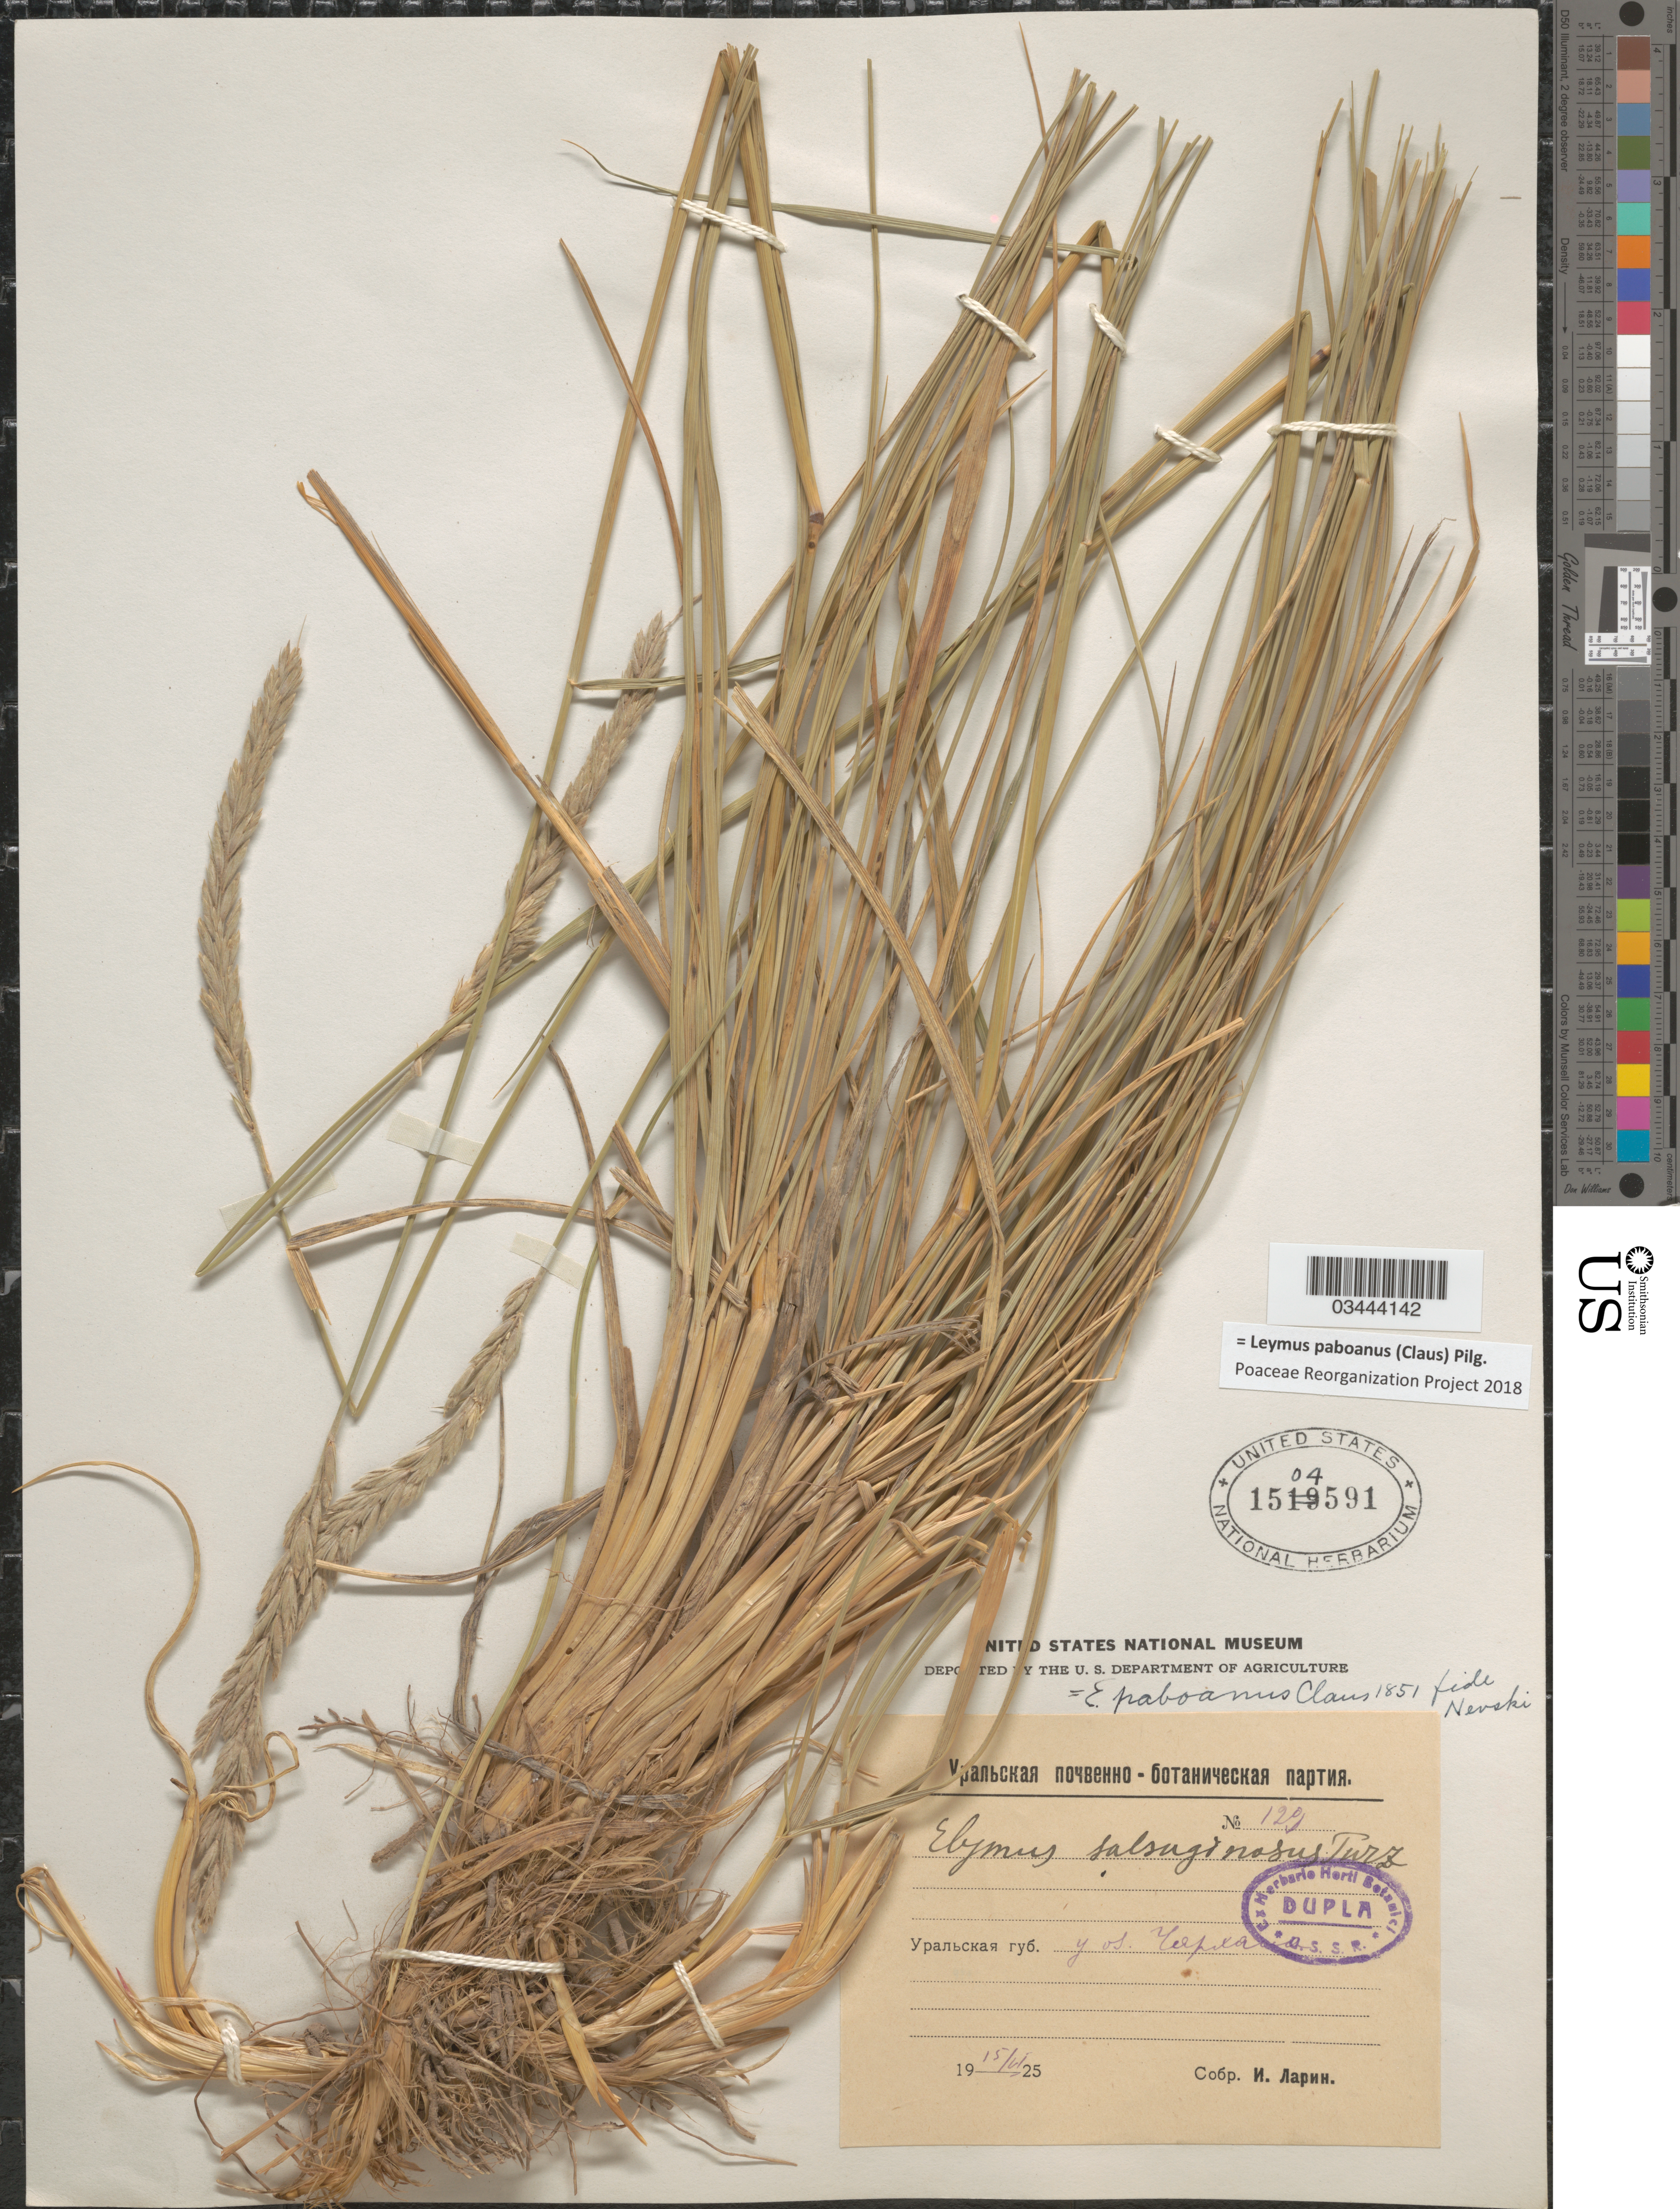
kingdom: Plantae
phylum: Tracheophyta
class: Liliopsida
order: Poales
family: Poaceae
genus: Leymus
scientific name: Leymus paboanus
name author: (Claus) Pilg.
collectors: I. Larin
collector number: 120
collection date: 1925-06-15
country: Kazakhstan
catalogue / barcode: US 1504591